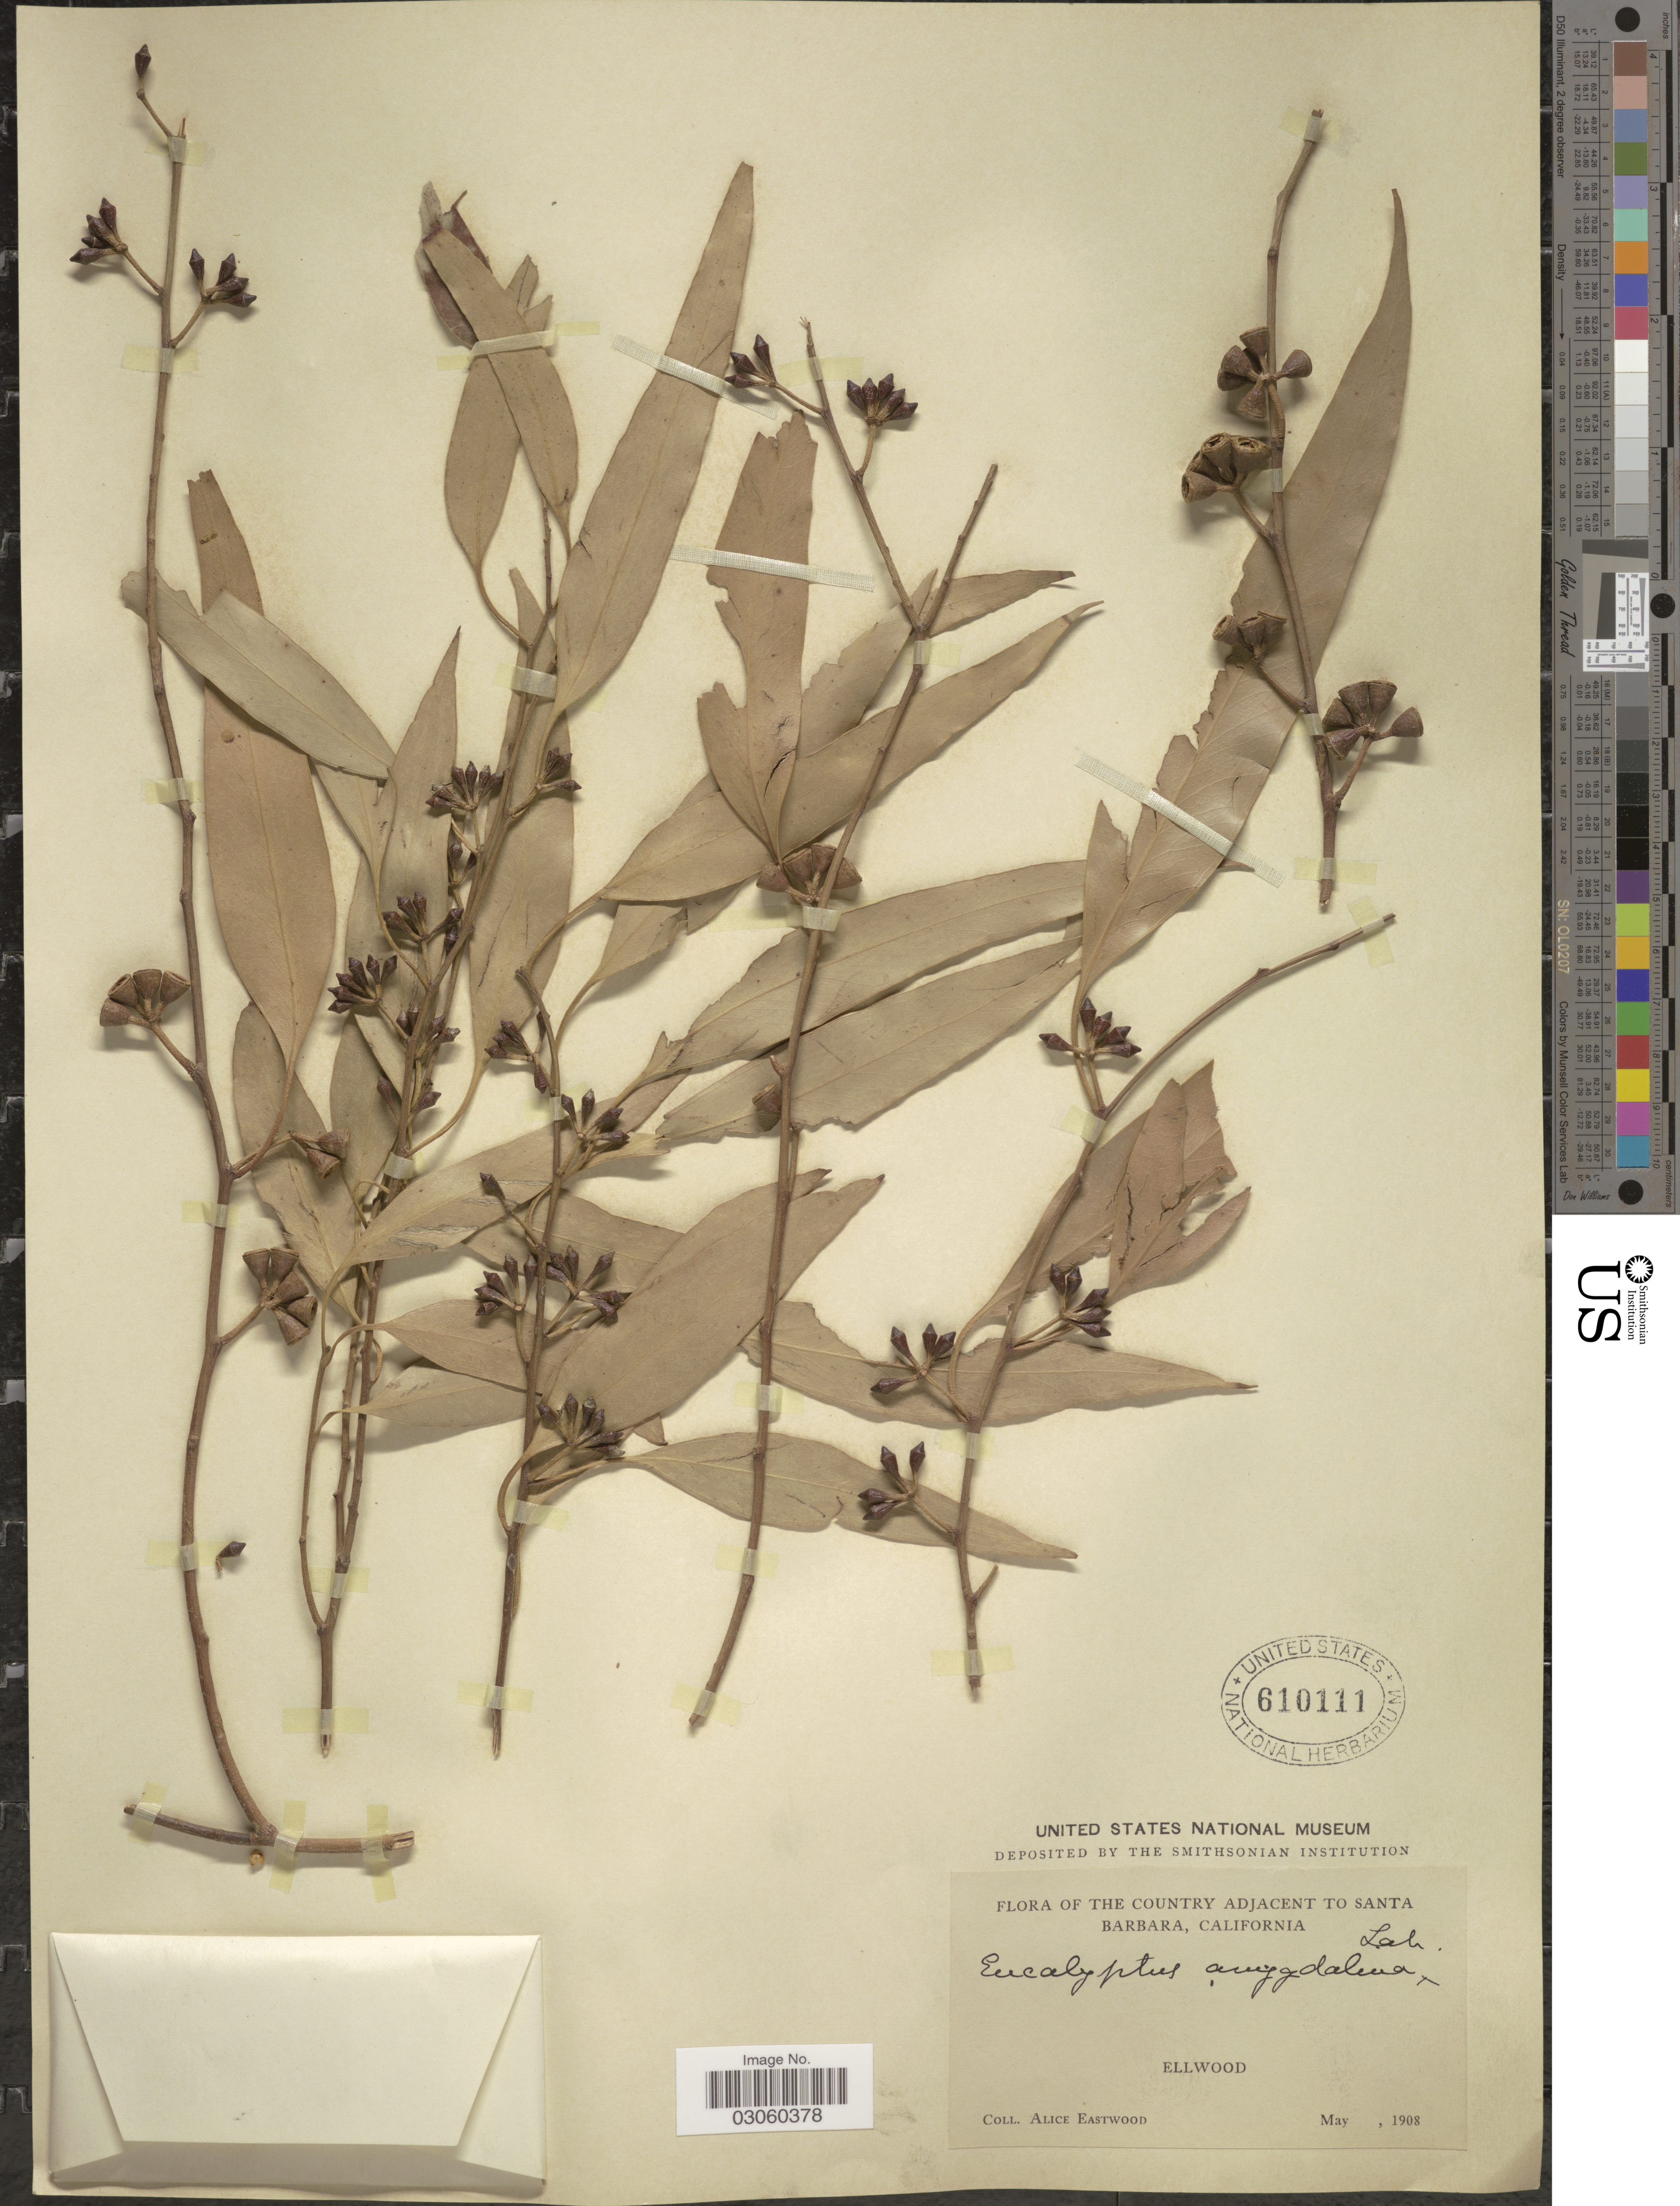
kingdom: Plantae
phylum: Tracheophyta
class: Magnoliopsida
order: Myrtales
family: Myrtaceae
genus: Eucalyptus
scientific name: Eucalyptus amygdalina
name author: Labill.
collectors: A. Eastwood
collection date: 1908-05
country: United States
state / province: California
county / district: Santa Barbara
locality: Country adjacent to Santa Barbara, California. Ellwood.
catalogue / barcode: US 610111